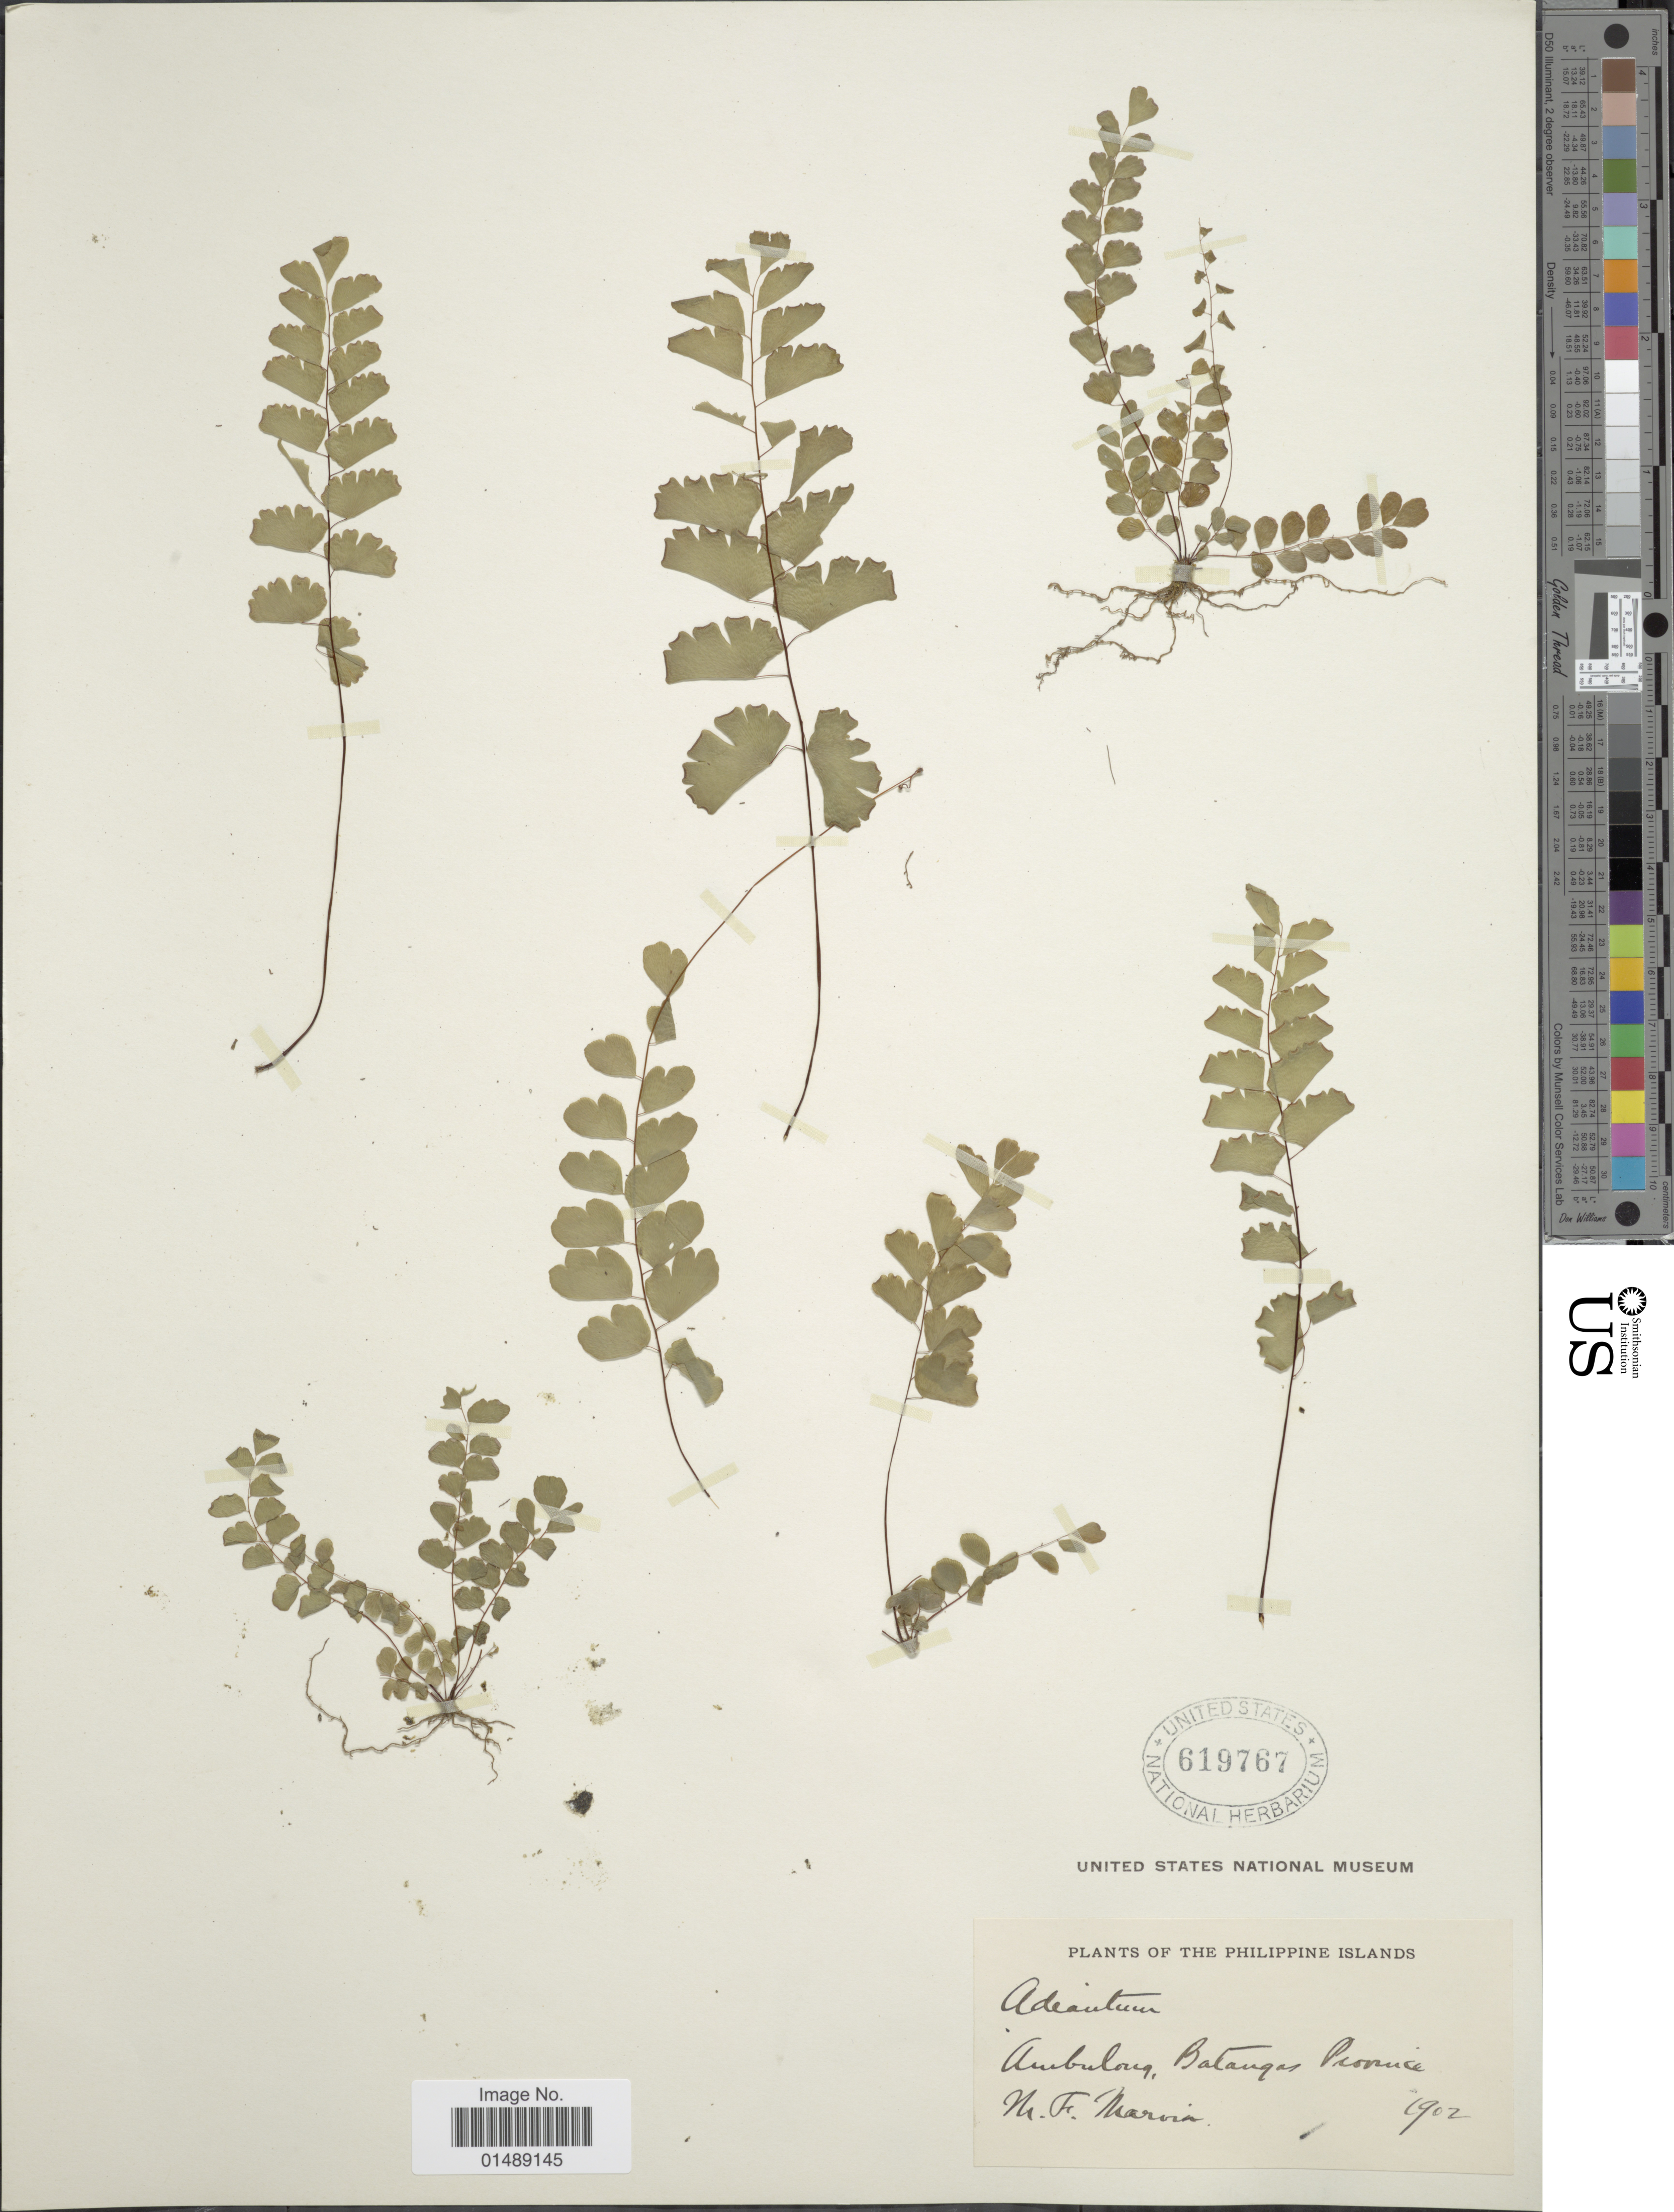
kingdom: Plantae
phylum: Tracheophyta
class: Polypodiopsida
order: Polypodiales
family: Pteridaceae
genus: Adiantum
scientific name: Adiantum philippense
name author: L.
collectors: M. Marvin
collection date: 1902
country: Philippines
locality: Aubulong, Bataugas, Province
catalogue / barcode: US 619767